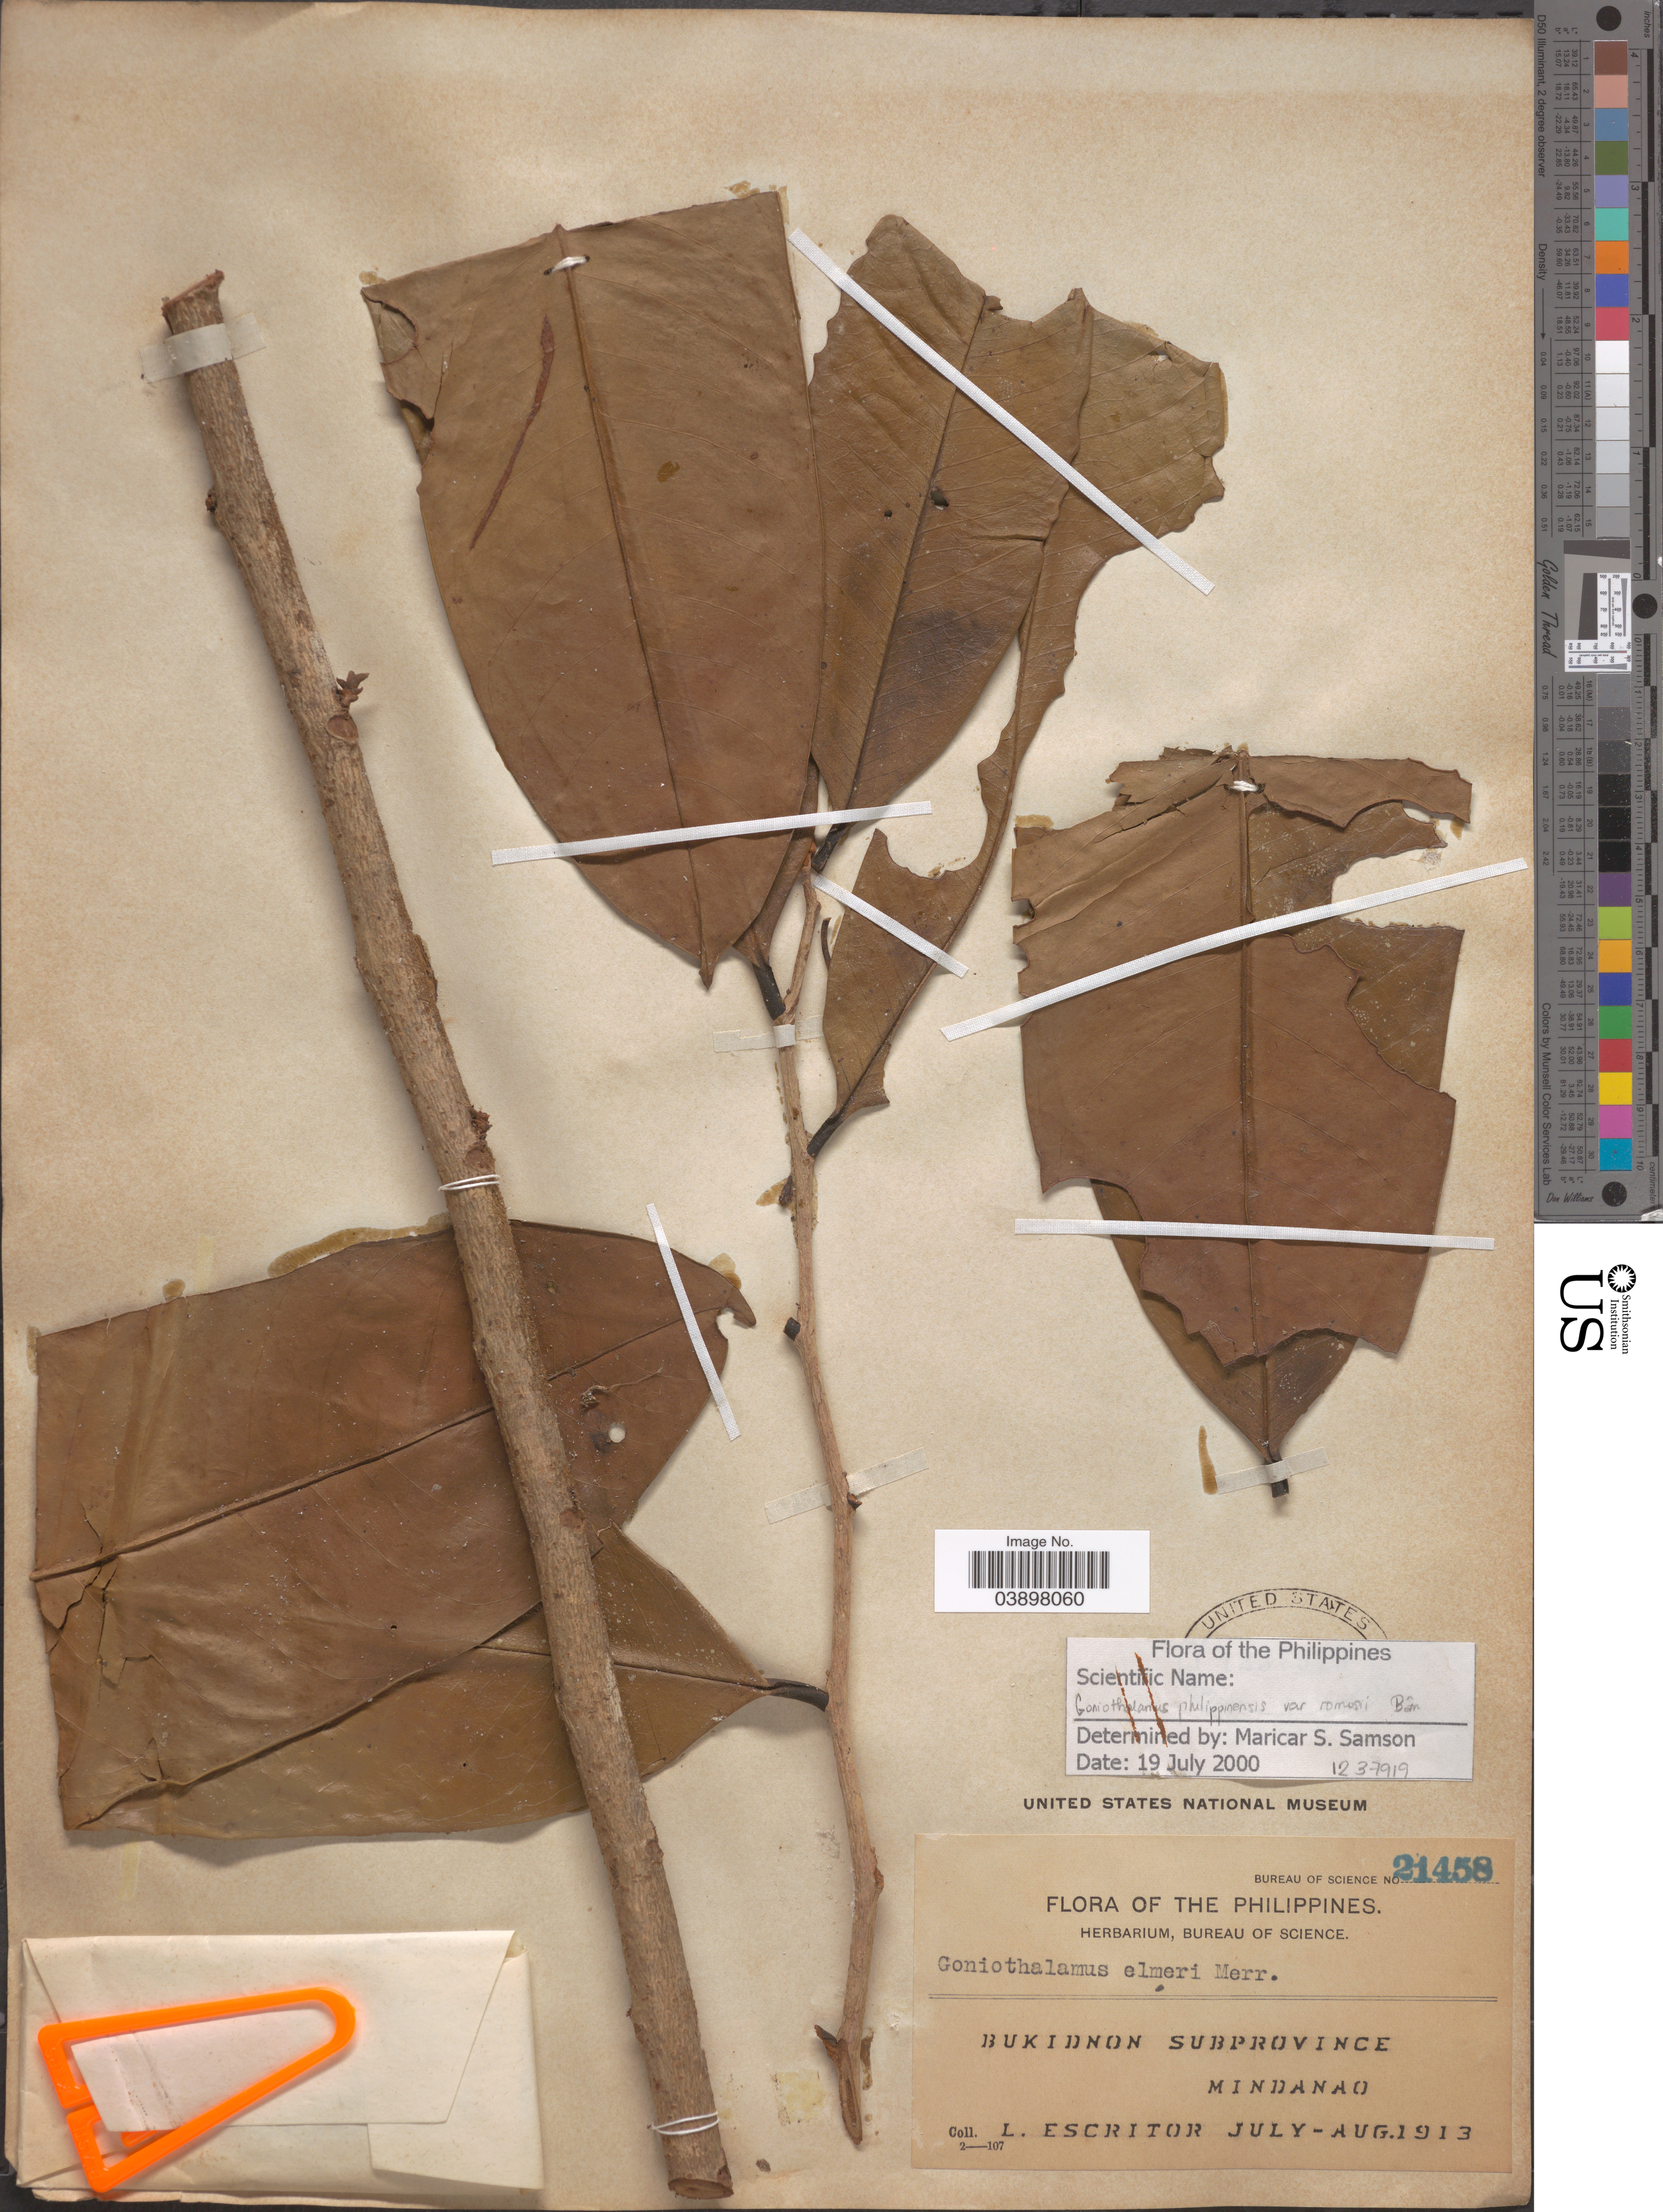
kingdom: Plantae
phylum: Tracheophyta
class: Magnoliopsida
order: Magnoliales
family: Annonaceae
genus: Goniothalamus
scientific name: Goniothalamus philippinensis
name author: Merr.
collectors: L. Escritor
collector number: Bureau of Science 21458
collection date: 1913-07/1913-08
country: Philippines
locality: Bukidnon Subprovince. Mindanao.